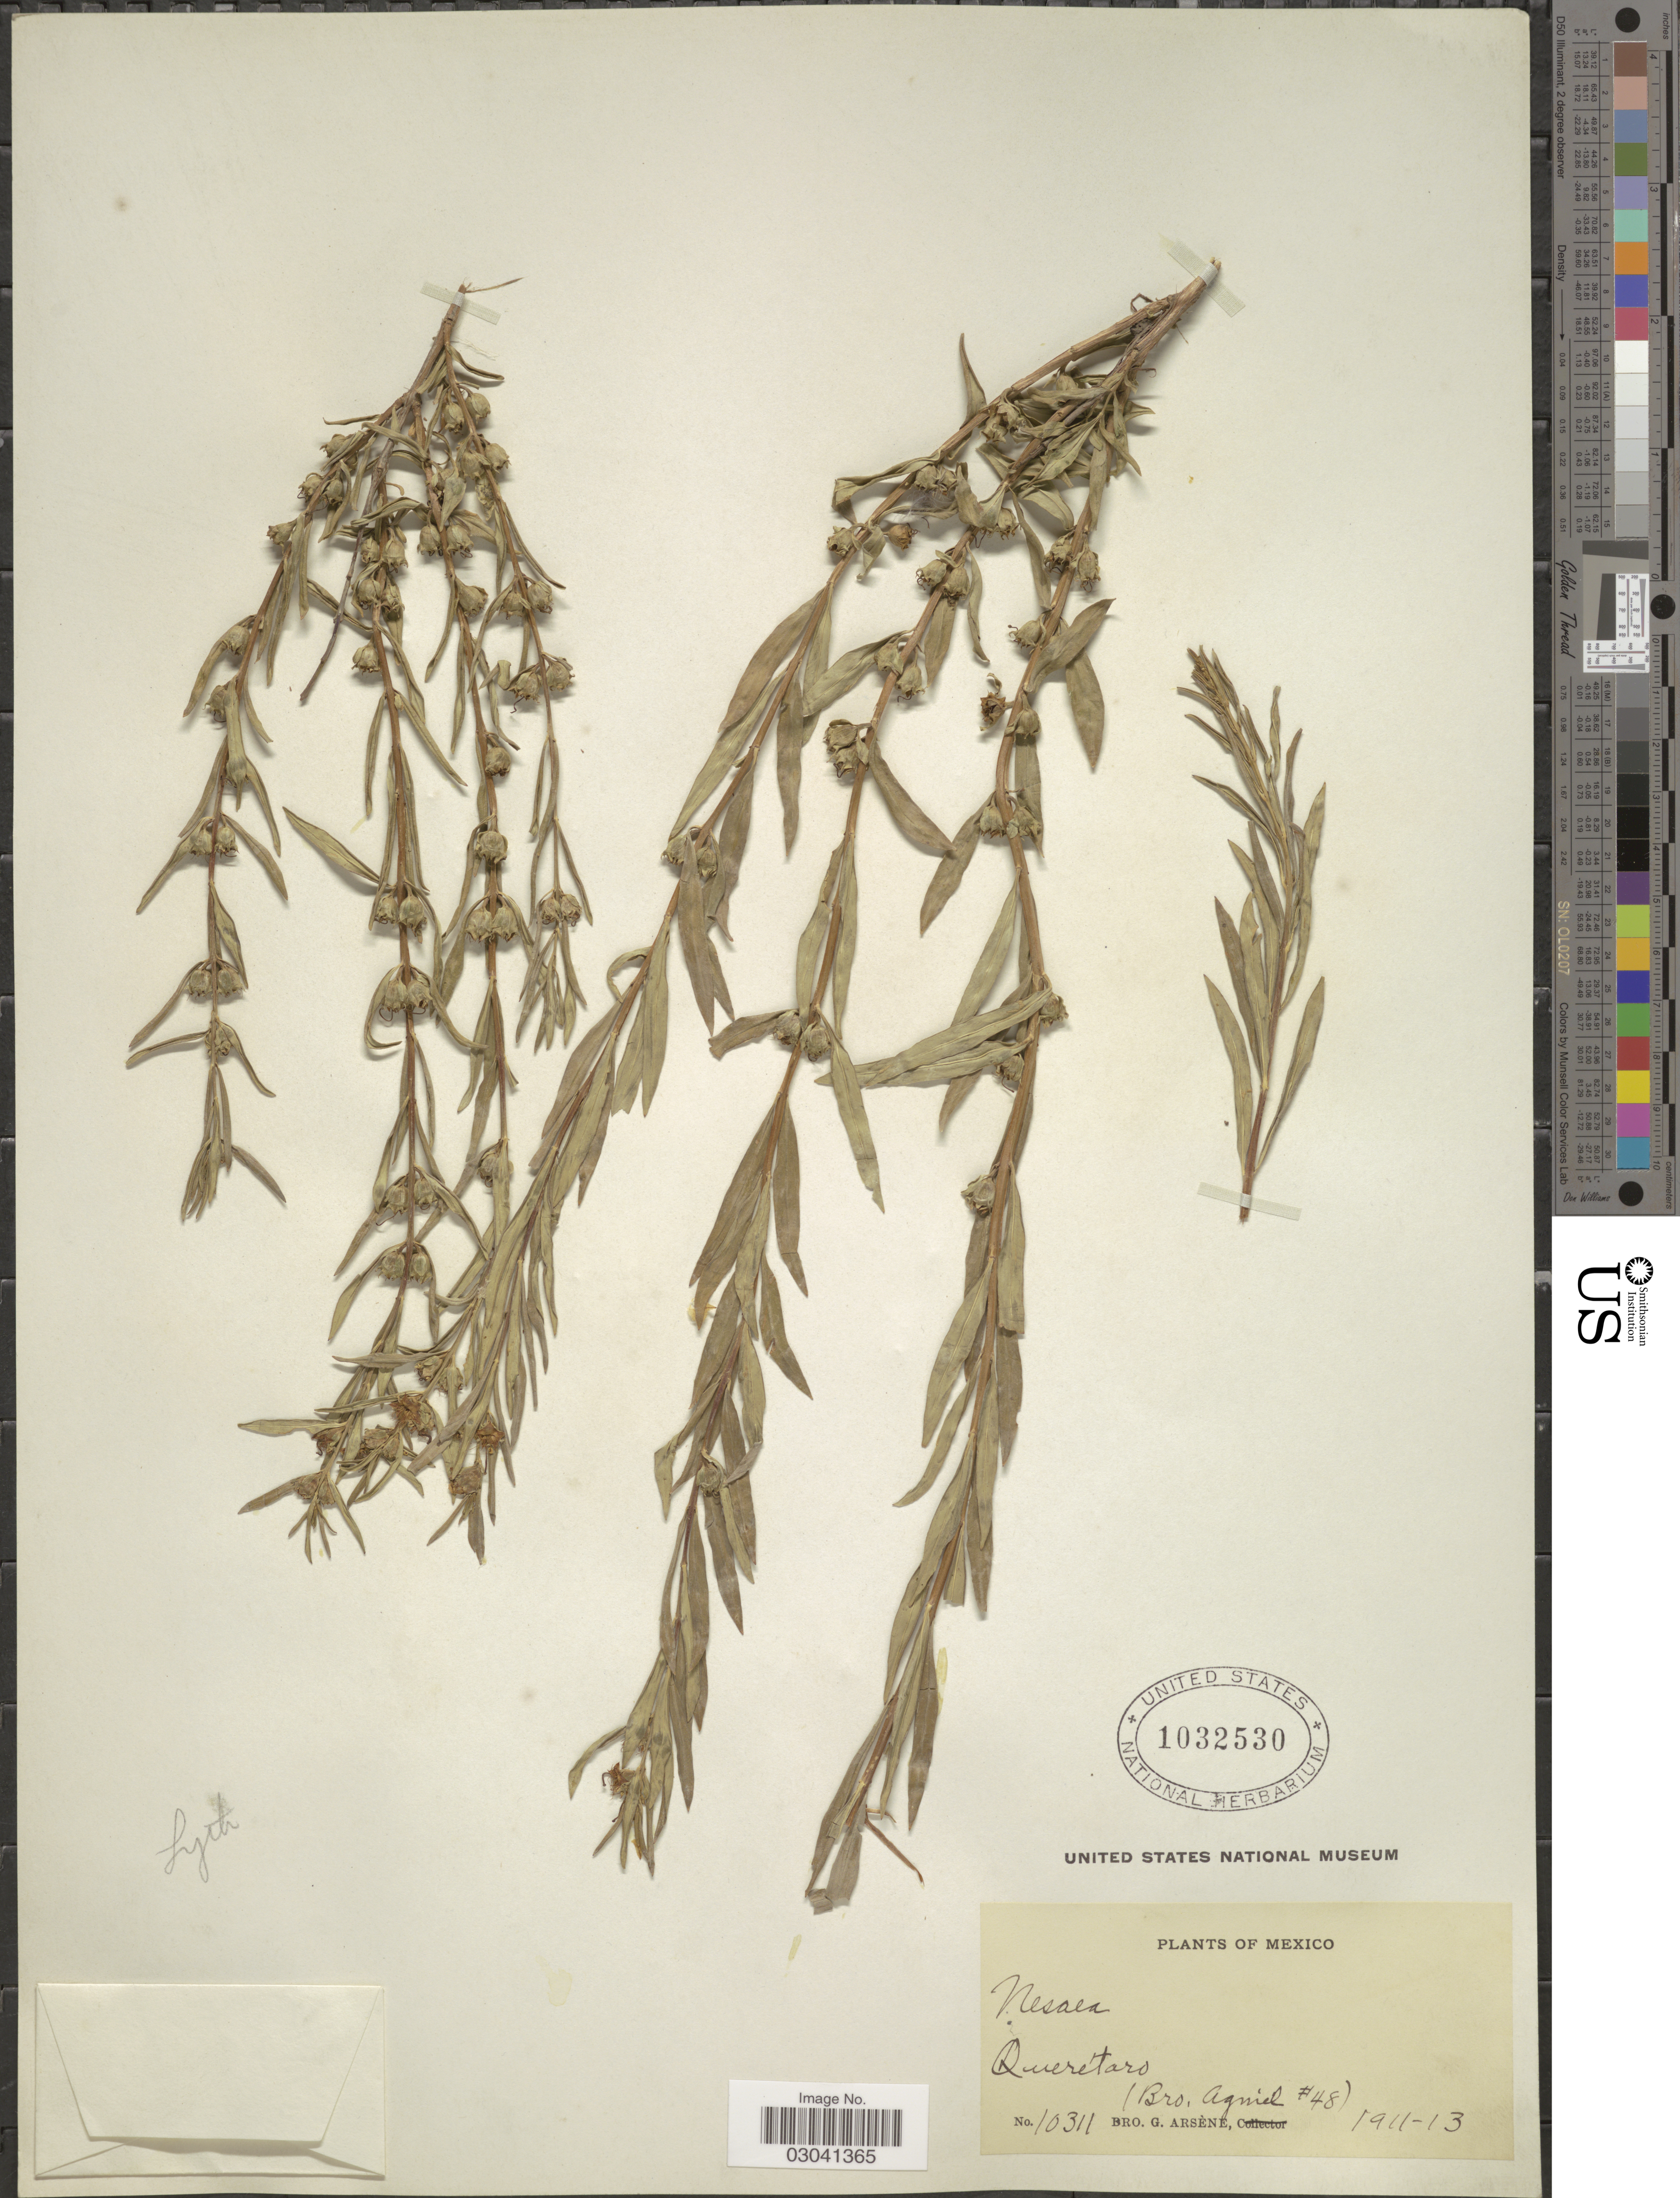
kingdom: Plantae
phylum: Tracheophyta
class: Magnoliopsida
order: Myrtales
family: Lythraceae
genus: Heimia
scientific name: Heimia salicifolia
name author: Link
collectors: Bro. G. Arsène & Bro. Agniel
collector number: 10311/48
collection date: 1911/1913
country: Mexico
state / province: Querétaro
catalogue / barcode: US 1032530